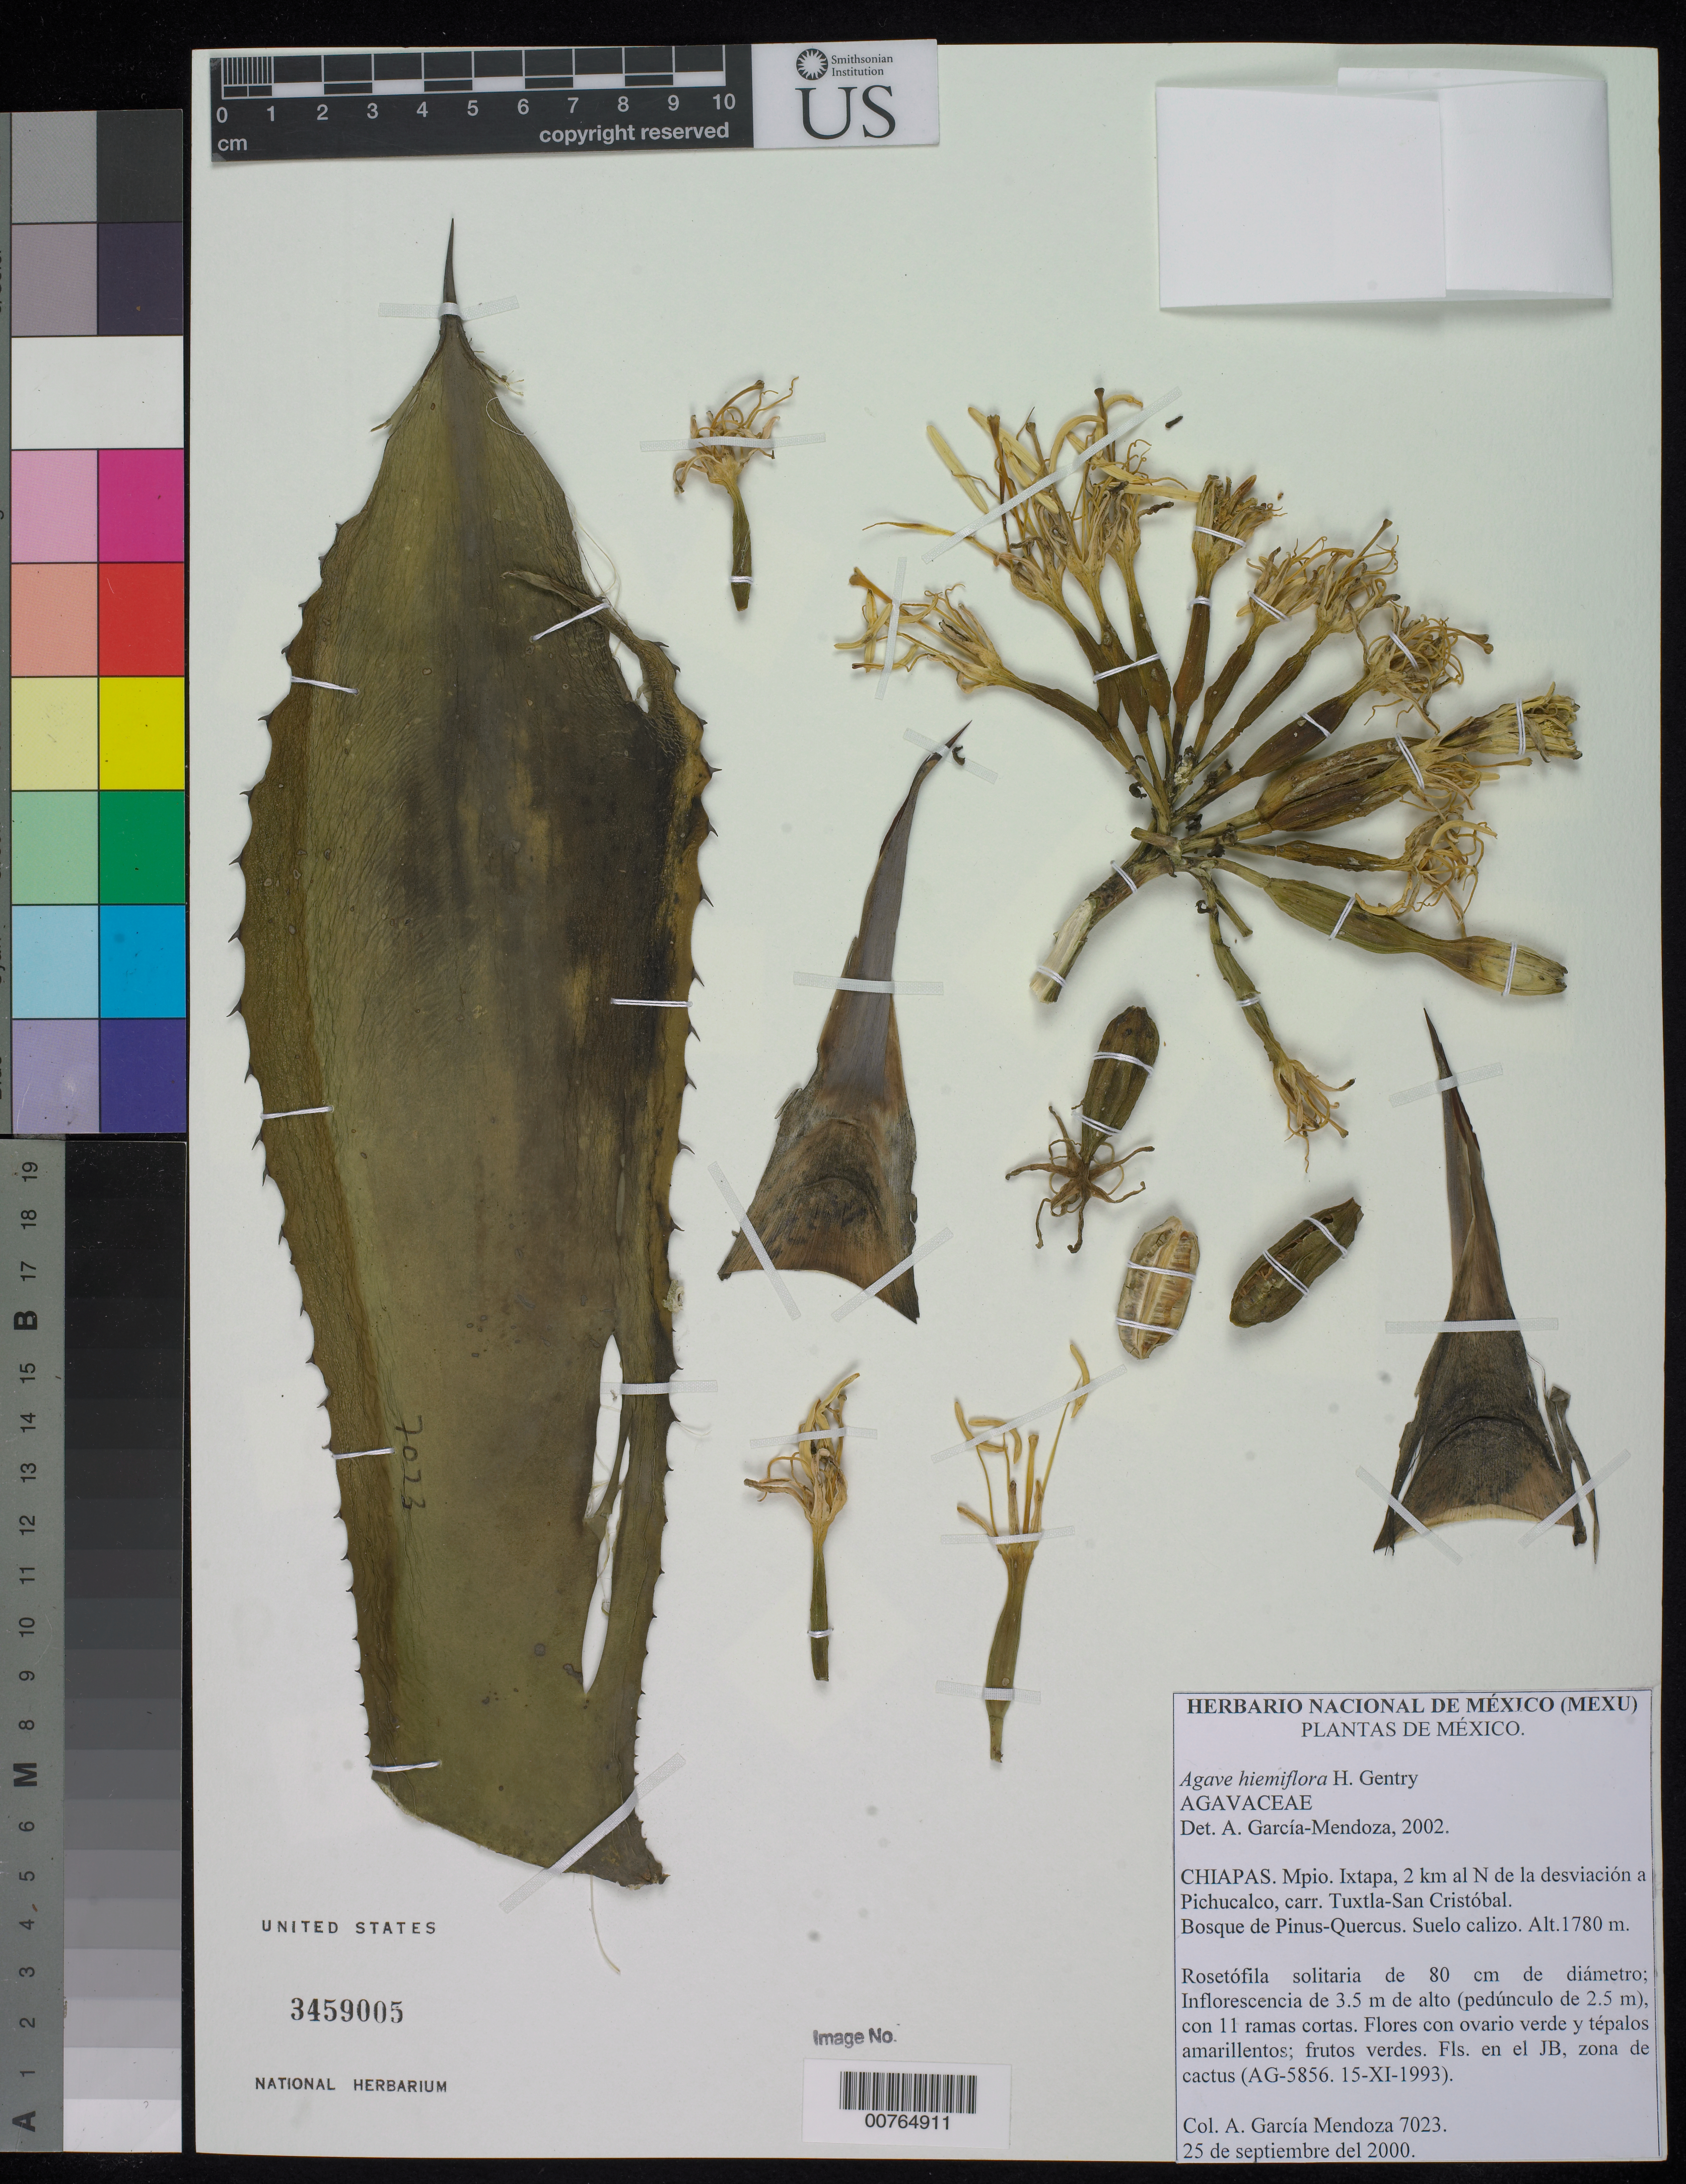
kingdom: Plantae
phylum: Tracheophyta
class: Liliopsida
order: Asparagales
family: Asparagaceae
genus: Agave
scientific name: Agave hiemeflora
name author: Gentry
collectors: A. García-Mendoza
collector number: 7023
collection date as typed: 25 Sep 2000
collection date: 2000-09-25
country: Mexico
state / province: Chiapas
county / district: Ixtapa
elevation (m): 1780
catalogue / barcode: US 3459005